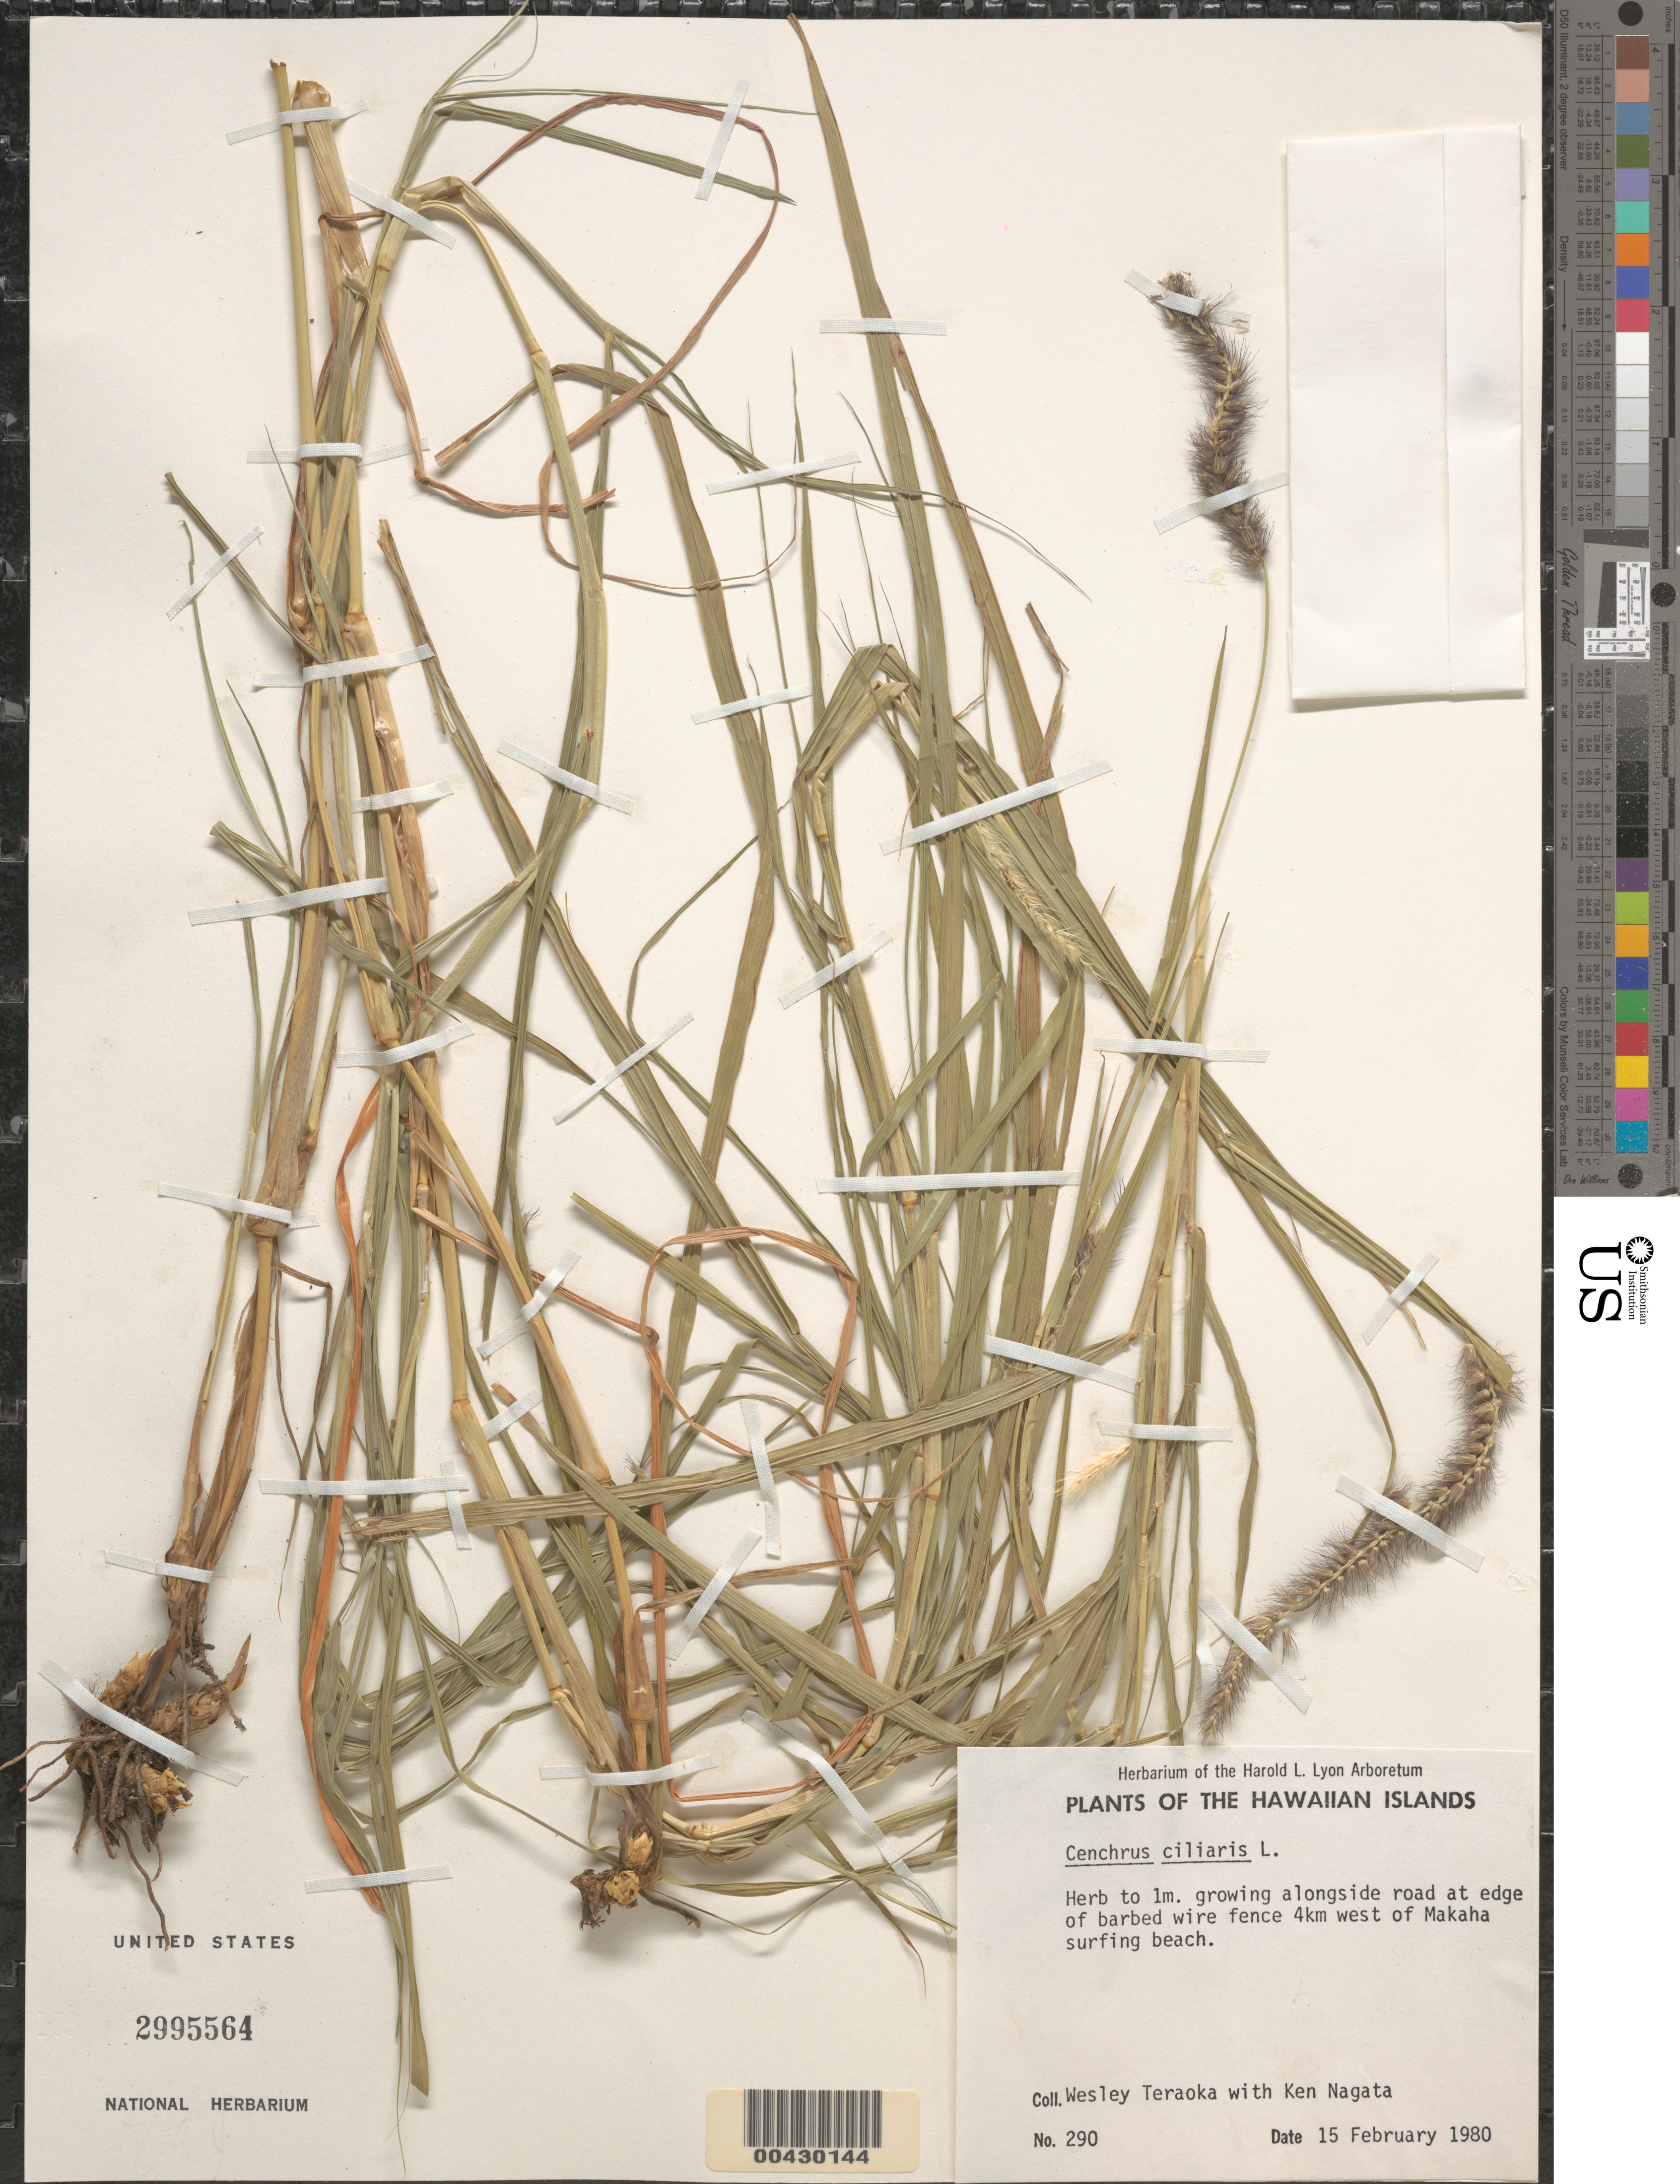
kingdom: Plantae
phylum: Tracheophyta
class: Liliopsida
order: Poales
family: Poaceae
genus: Cenchrus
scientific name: Cenchrus ciliaris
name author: L.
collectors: W. Teraoka & K. Nagata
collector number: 290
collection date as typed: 15 Feb 1980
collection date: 1980-02-15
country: United States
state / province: Hawaii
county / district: Honolulu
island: Oahu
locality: alongside road 4 kilometers west of Makaha surfing beach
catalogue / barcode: US 2995564